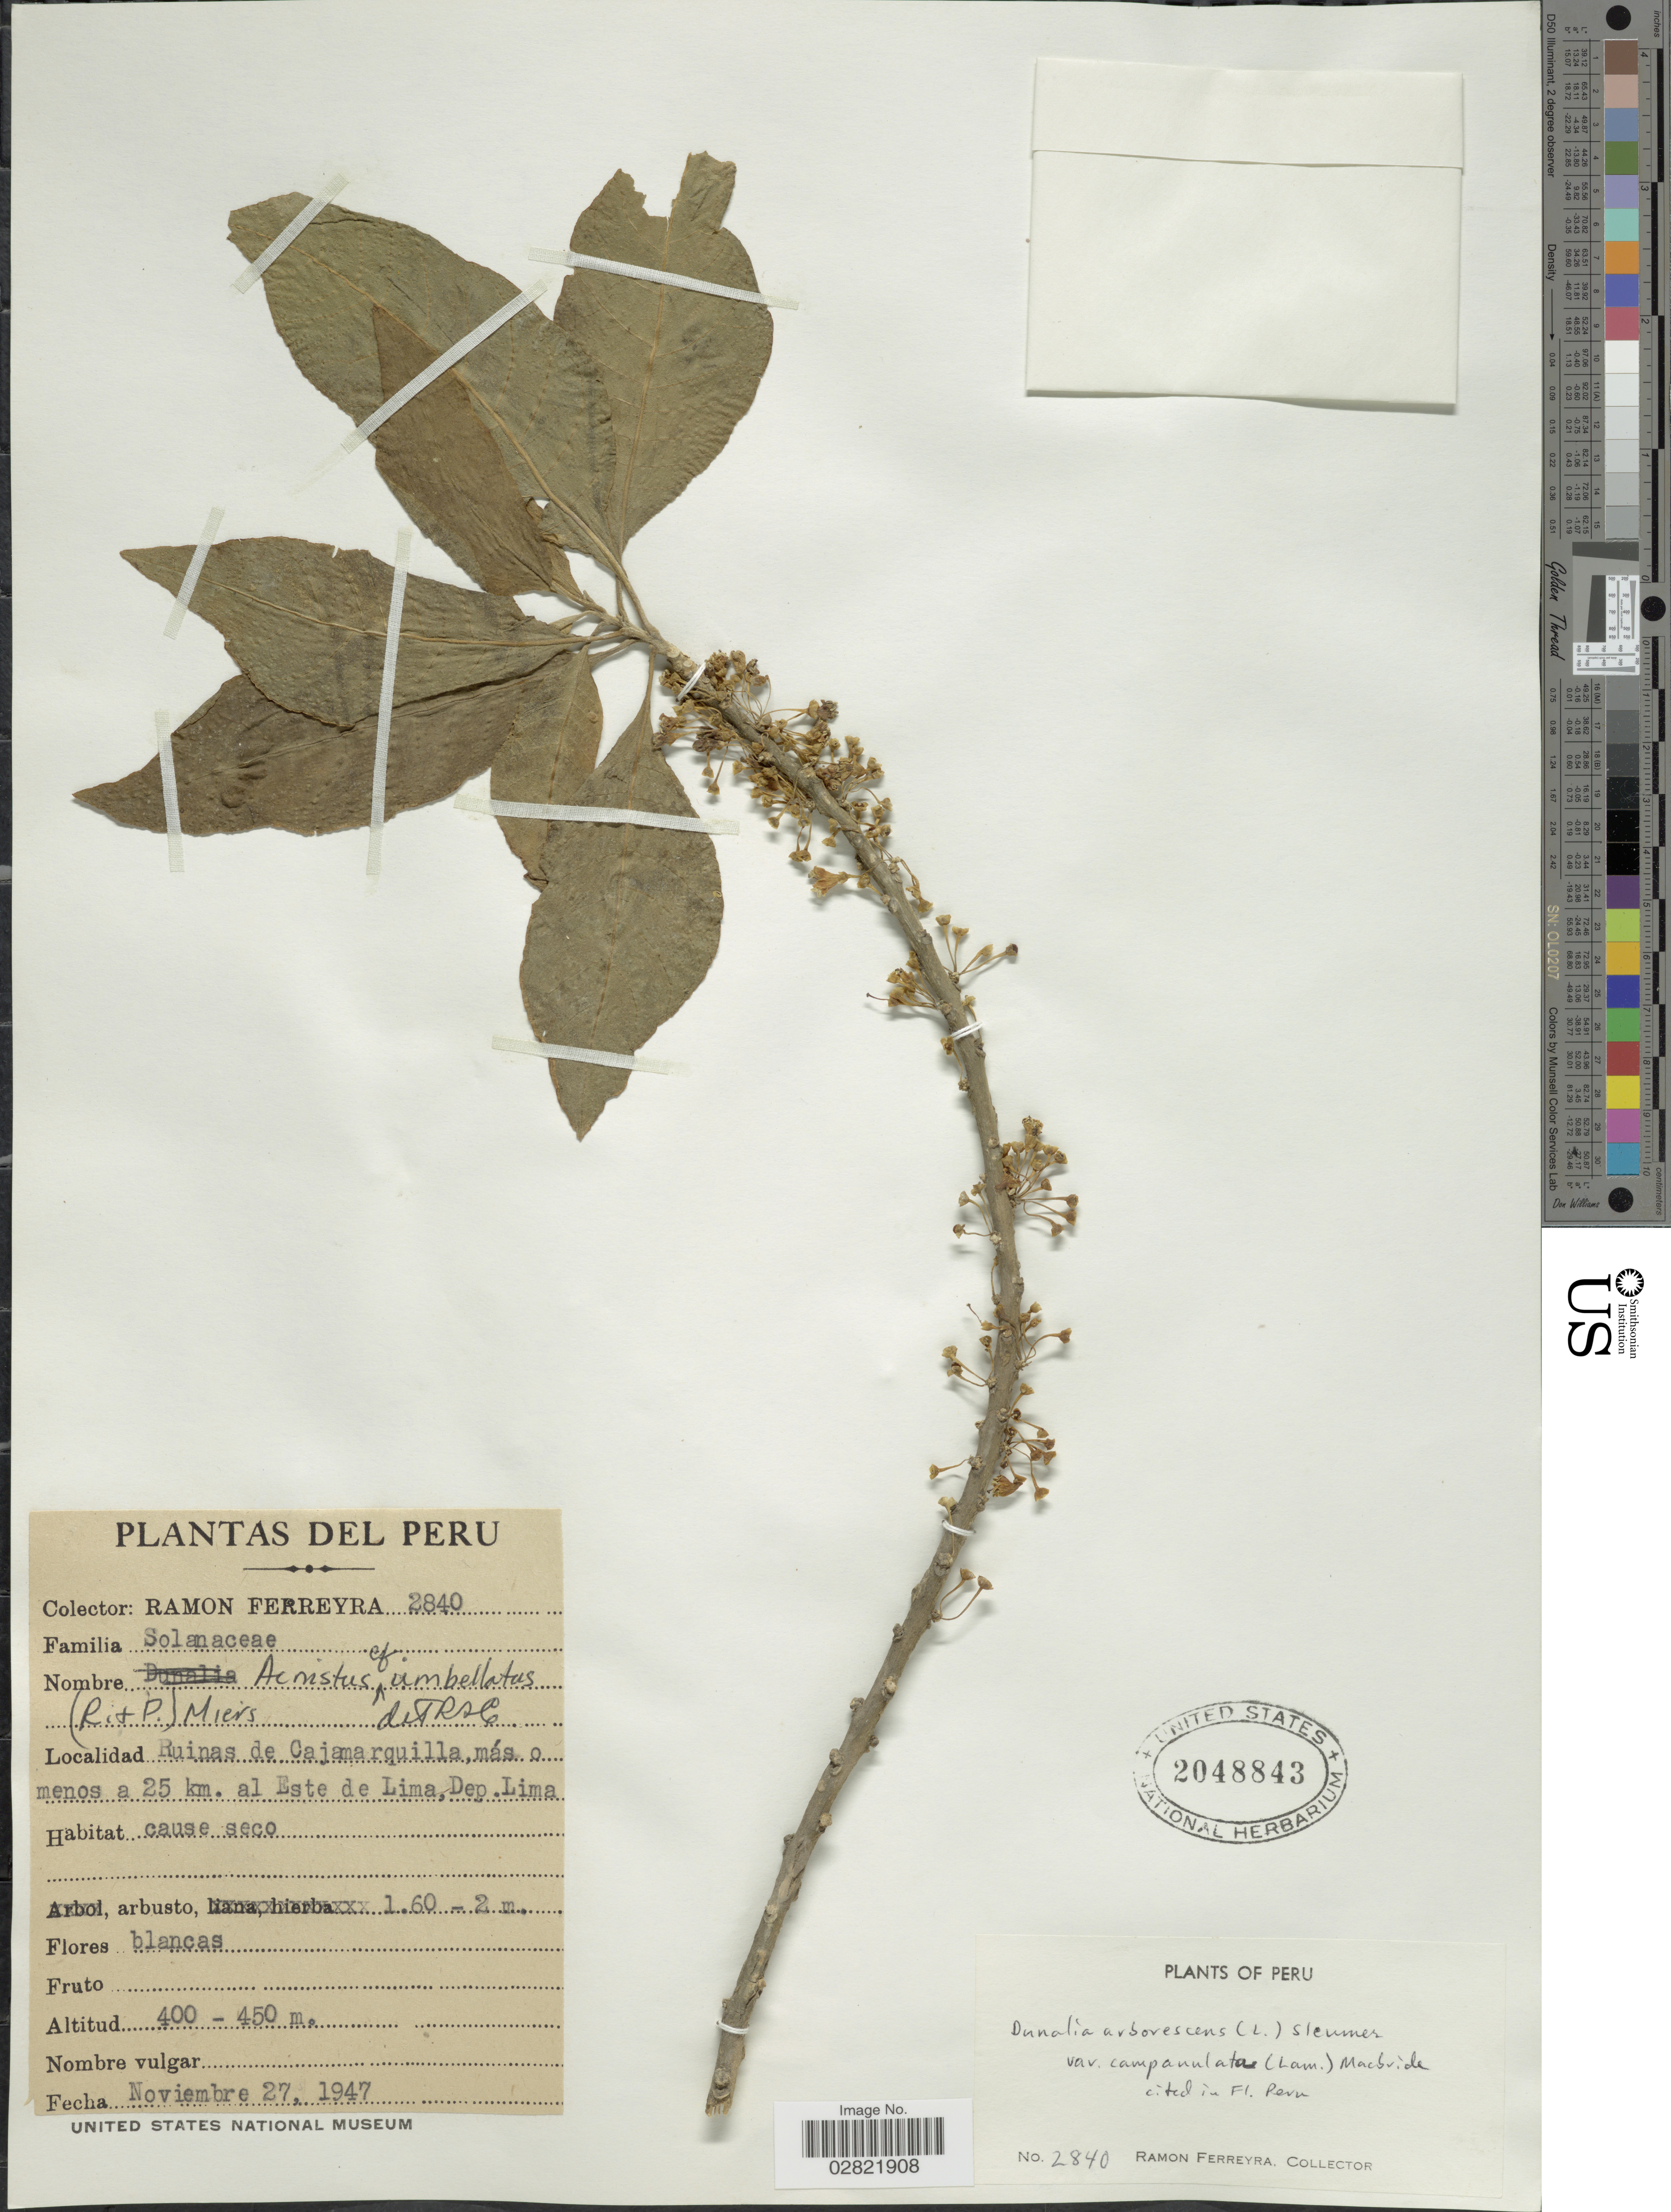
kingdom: Plantae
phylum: Tracheophyta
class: Magnoliopsida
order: Solanales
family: Solanaceae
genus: Acnistus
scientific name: Acnistus arborescens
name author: (L.) Schltdl.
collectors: R. A. Ferreyra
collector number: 2840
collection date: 1947-11-27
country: Peru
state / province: Lima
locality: Ruinas de Cajamarequilla, más o menos a 25 km. al Este de Lima, Dep. Lima.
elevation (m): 400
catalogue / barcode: US 2048843